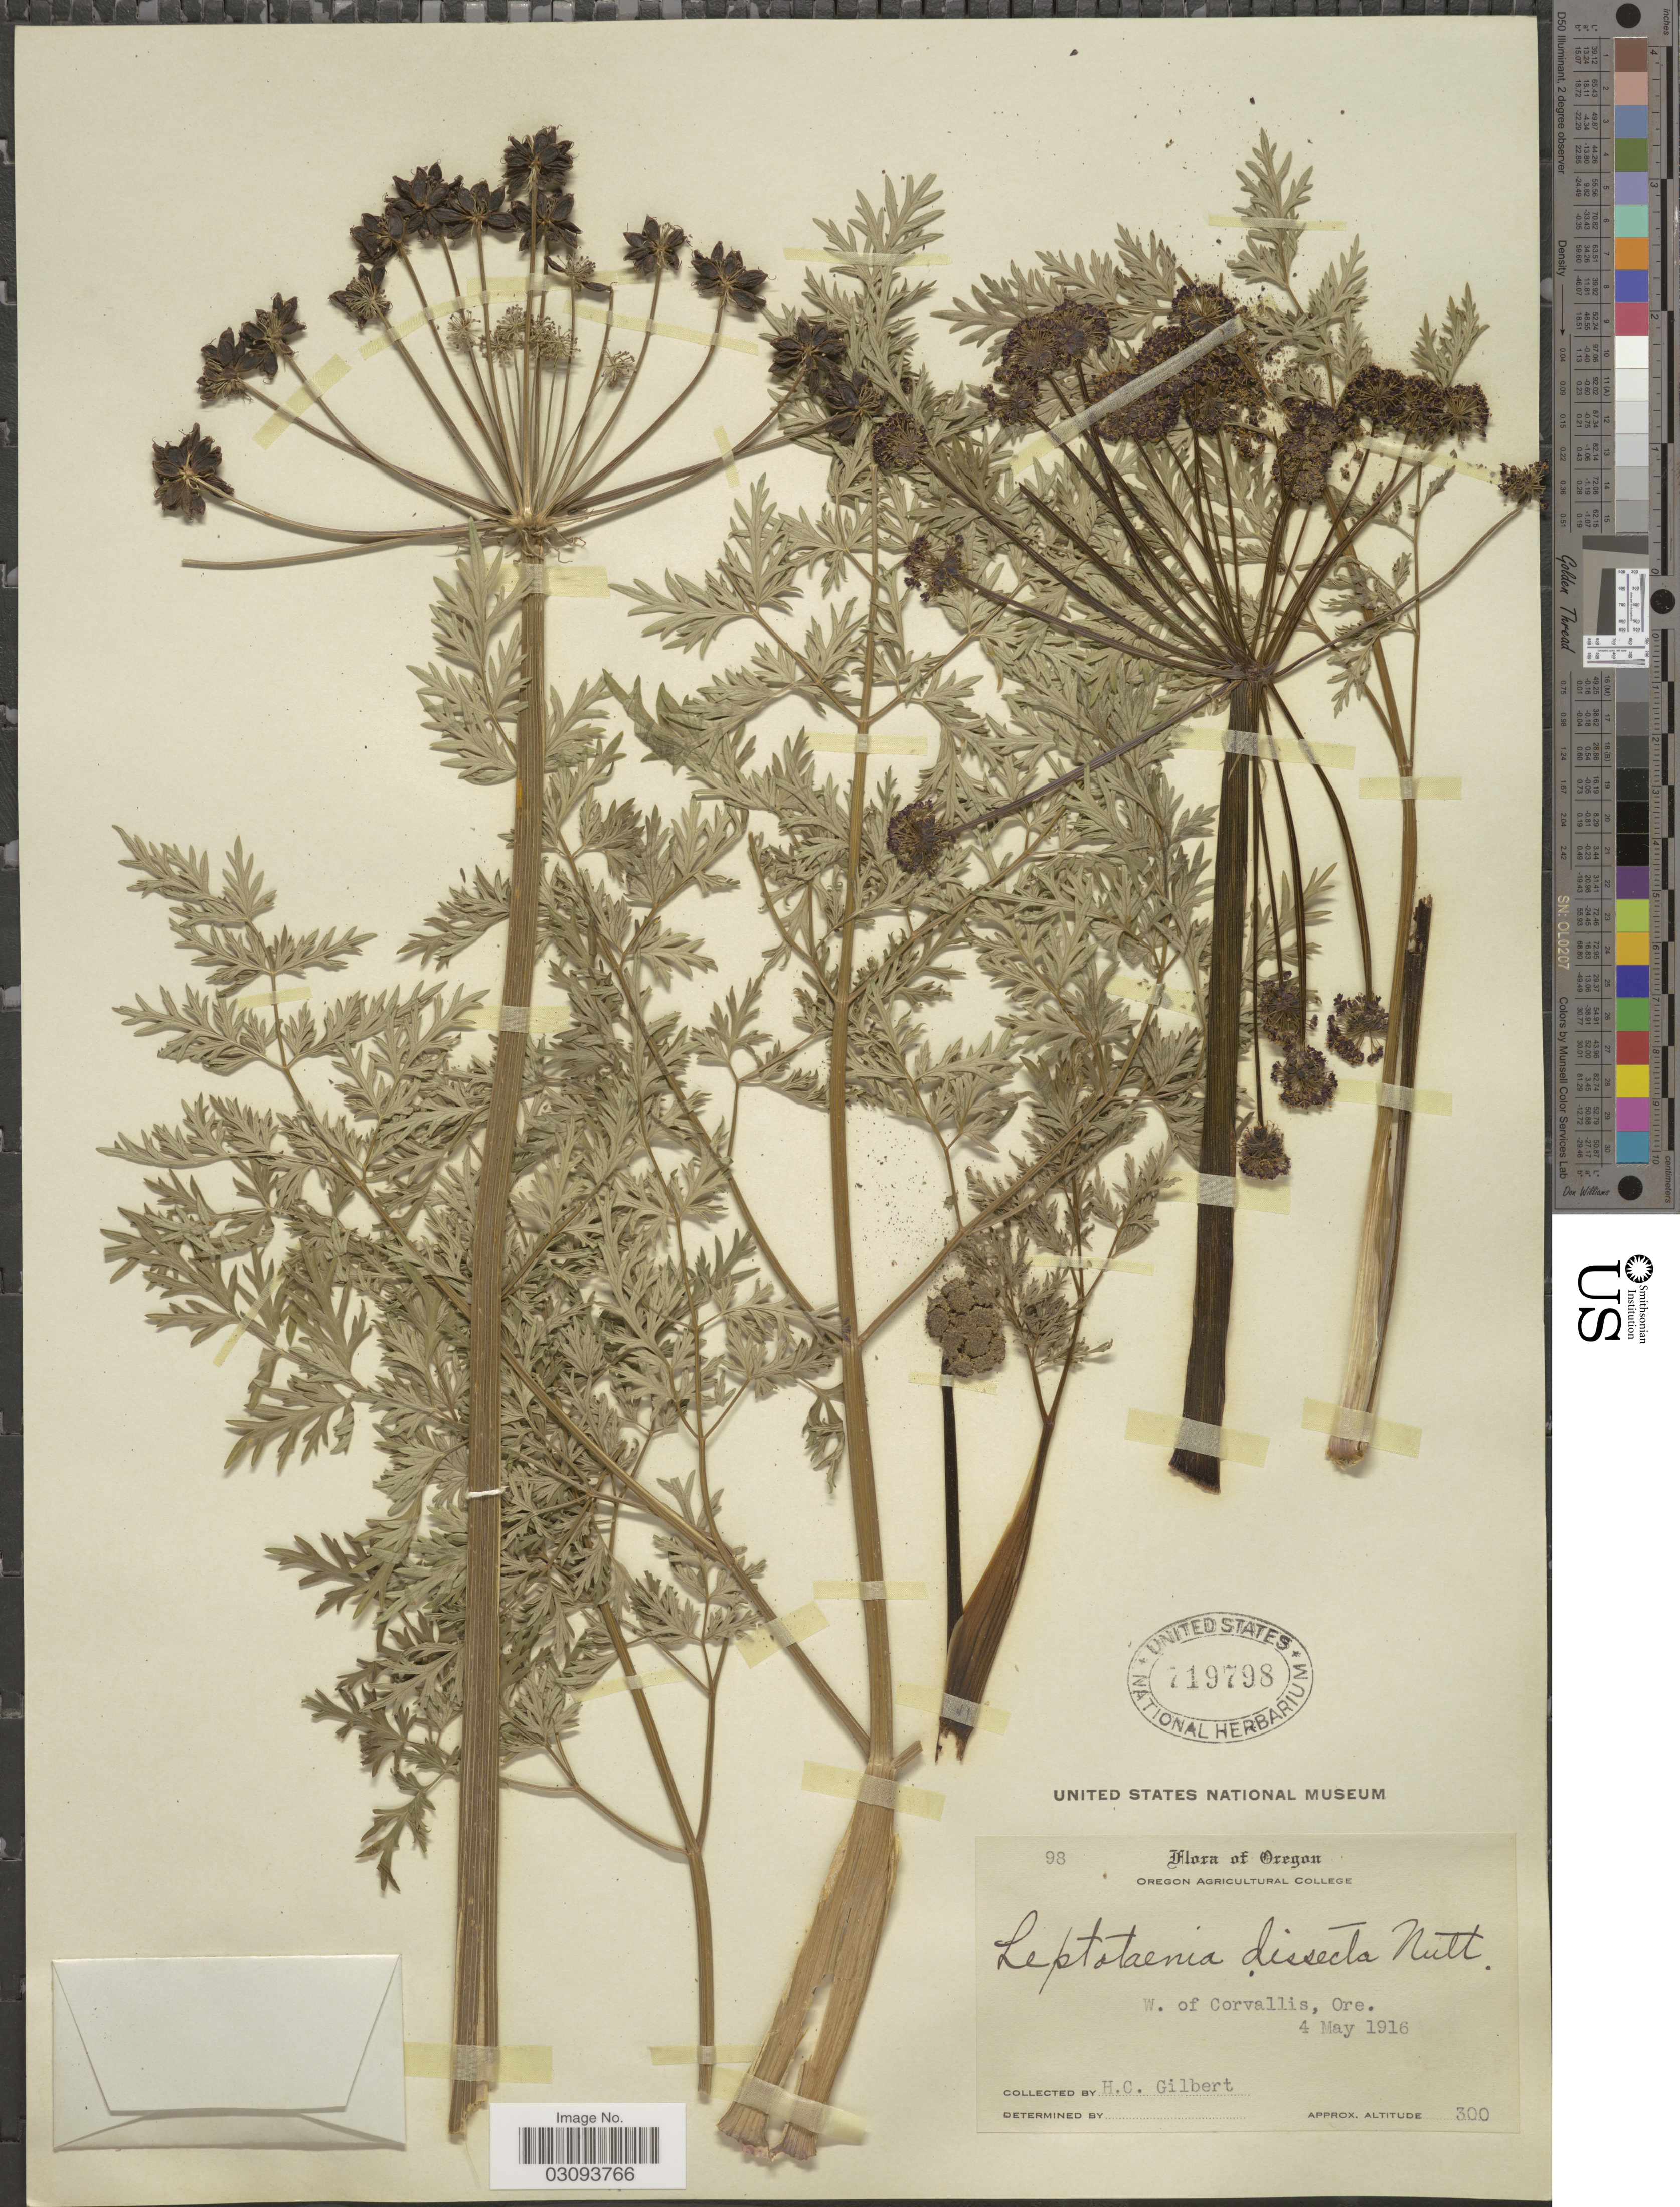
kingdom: Plantae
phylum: Tracheophyta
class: Magnoliopsida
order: Apiales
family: Apiaceae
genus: Lomatium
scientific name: Lomatium dissectum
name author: (Nutt.) Mathias & Constance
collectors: H. Gilbert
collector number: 98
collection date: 1916-05-04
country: United States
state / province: Oregon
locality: W. of Corvallis.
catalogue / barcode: US 719798